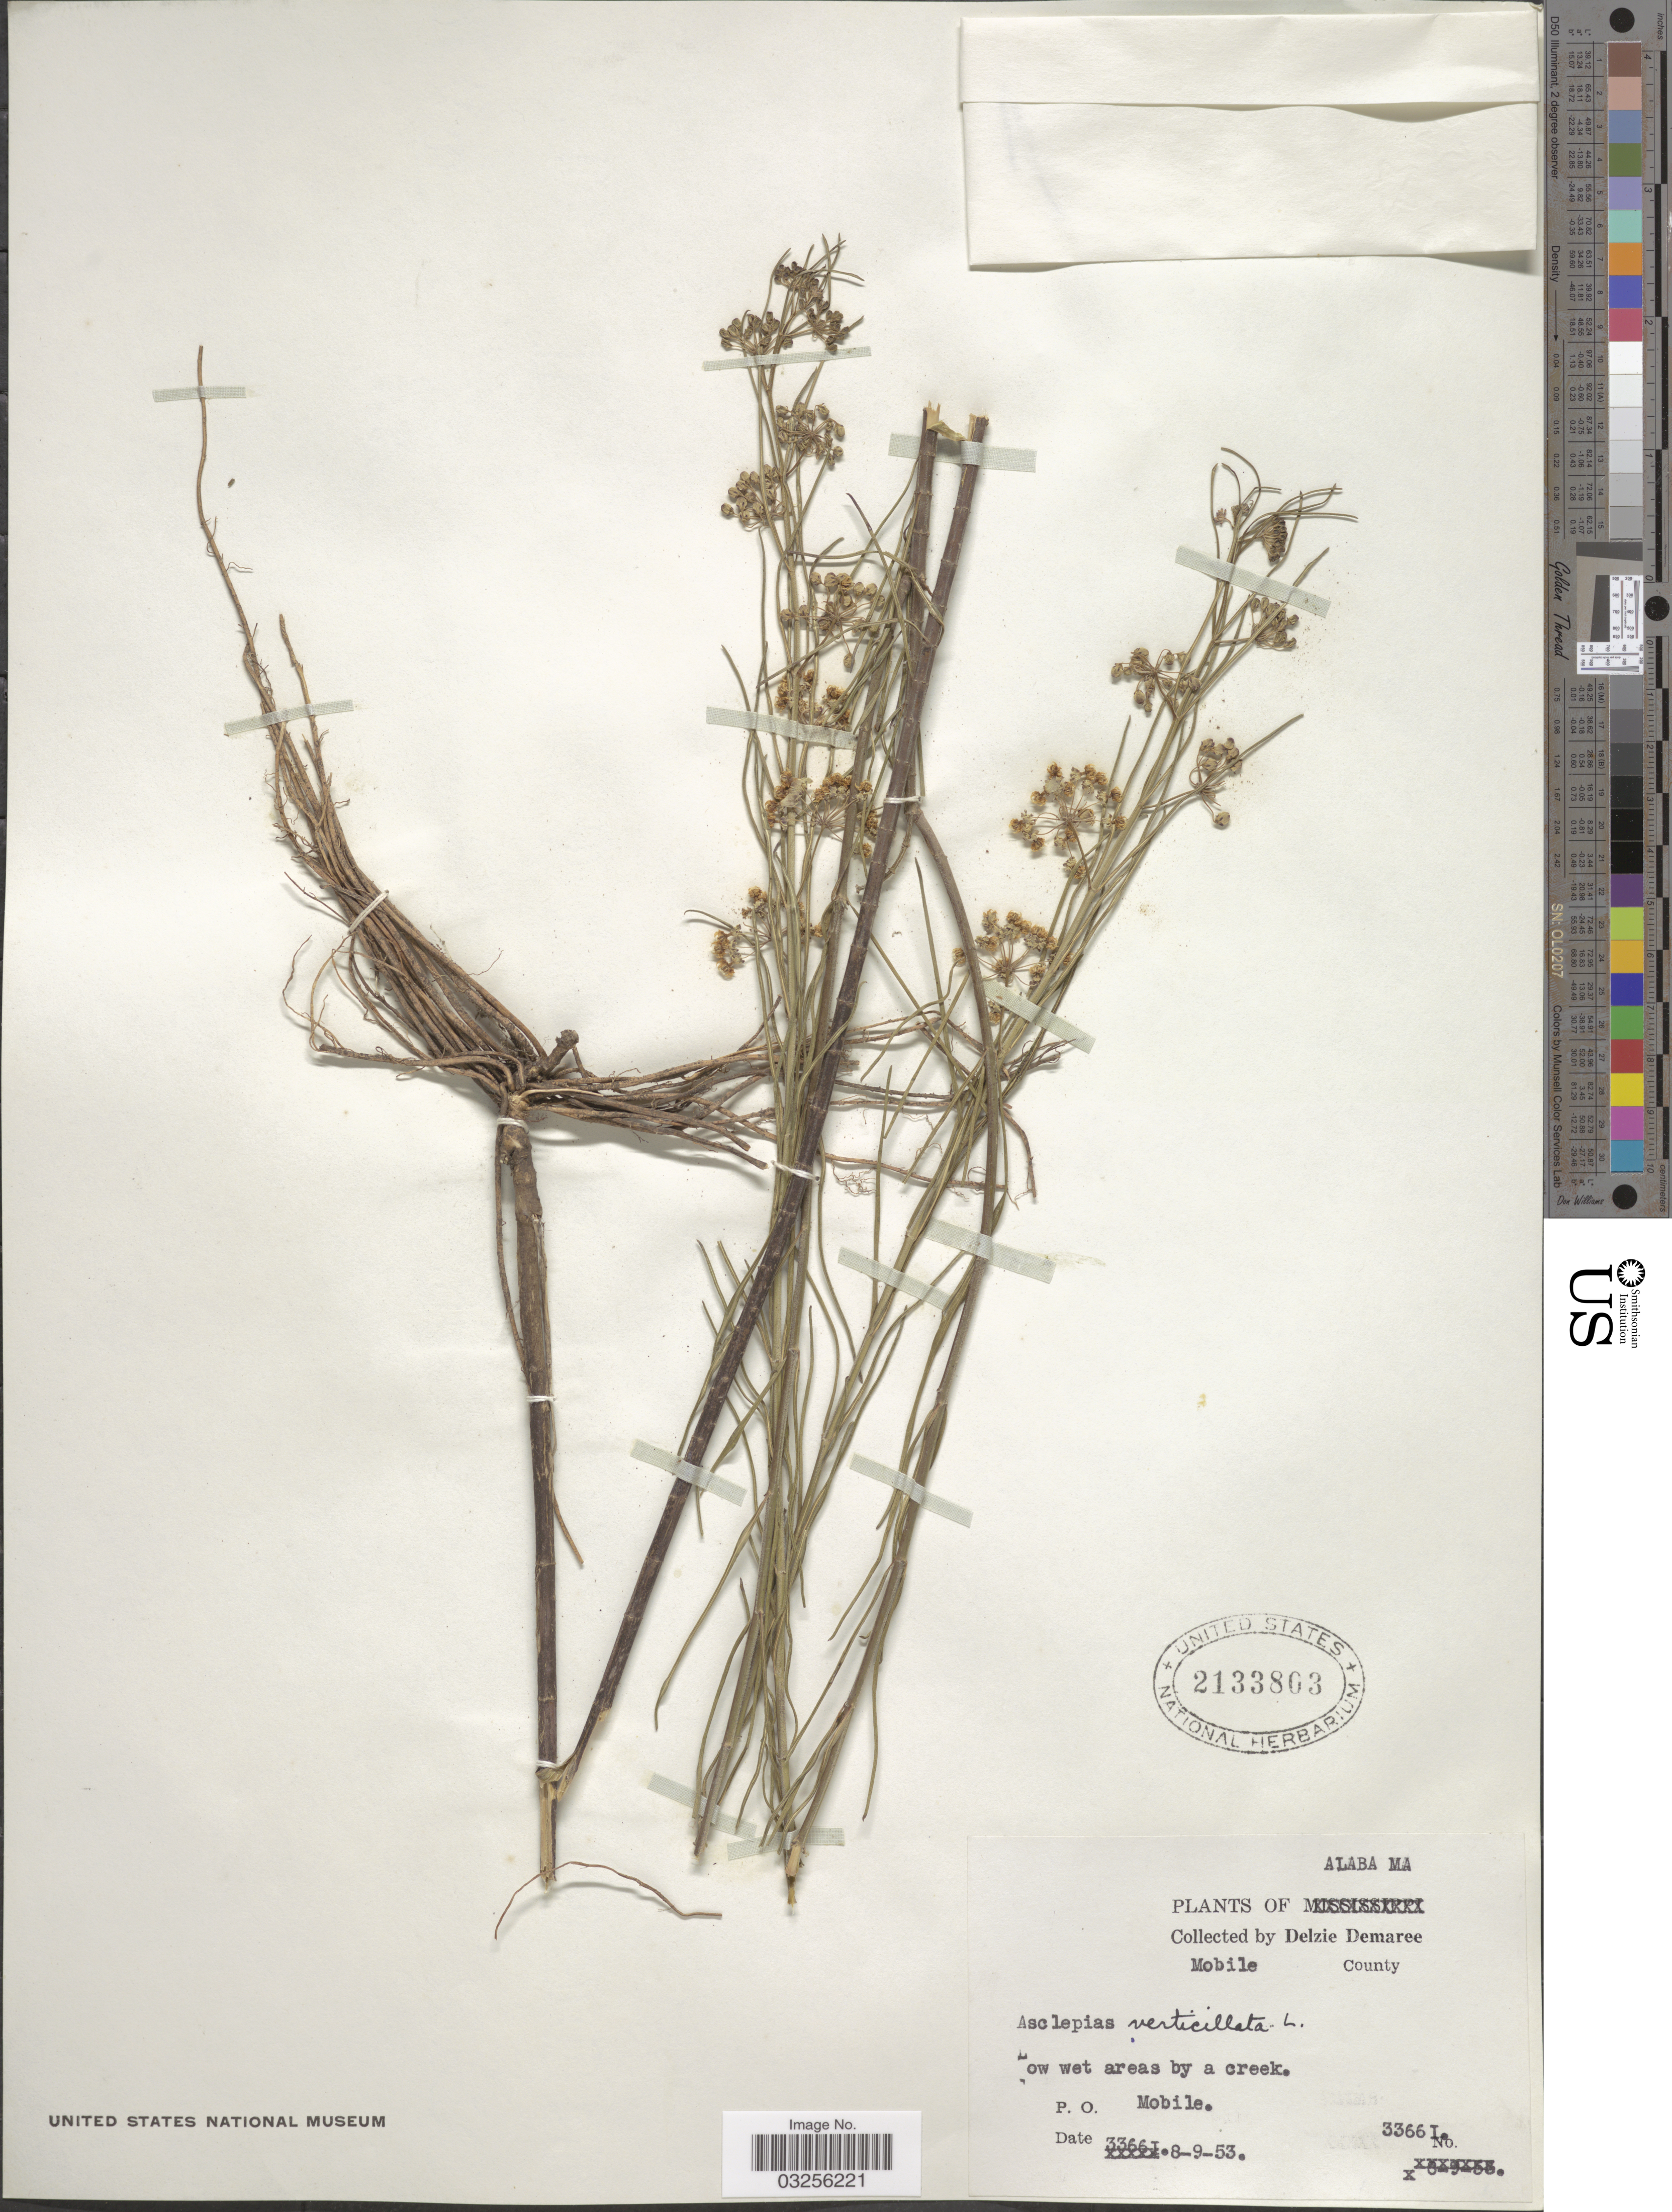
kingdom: Plantae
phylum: Tracheophyta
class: Magnoliopsida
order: Gentianales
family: Apocynaceae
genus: Asclepias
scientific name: Asclepias verticillata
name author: L.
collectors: D. Demaree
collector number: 3366I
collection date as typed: Transcribed d/m/y: 9/8/53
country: United States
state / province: Alabama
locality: Mobile County. Low wet areas by a creek. P.O. Mobile.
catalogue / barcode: US 2133803